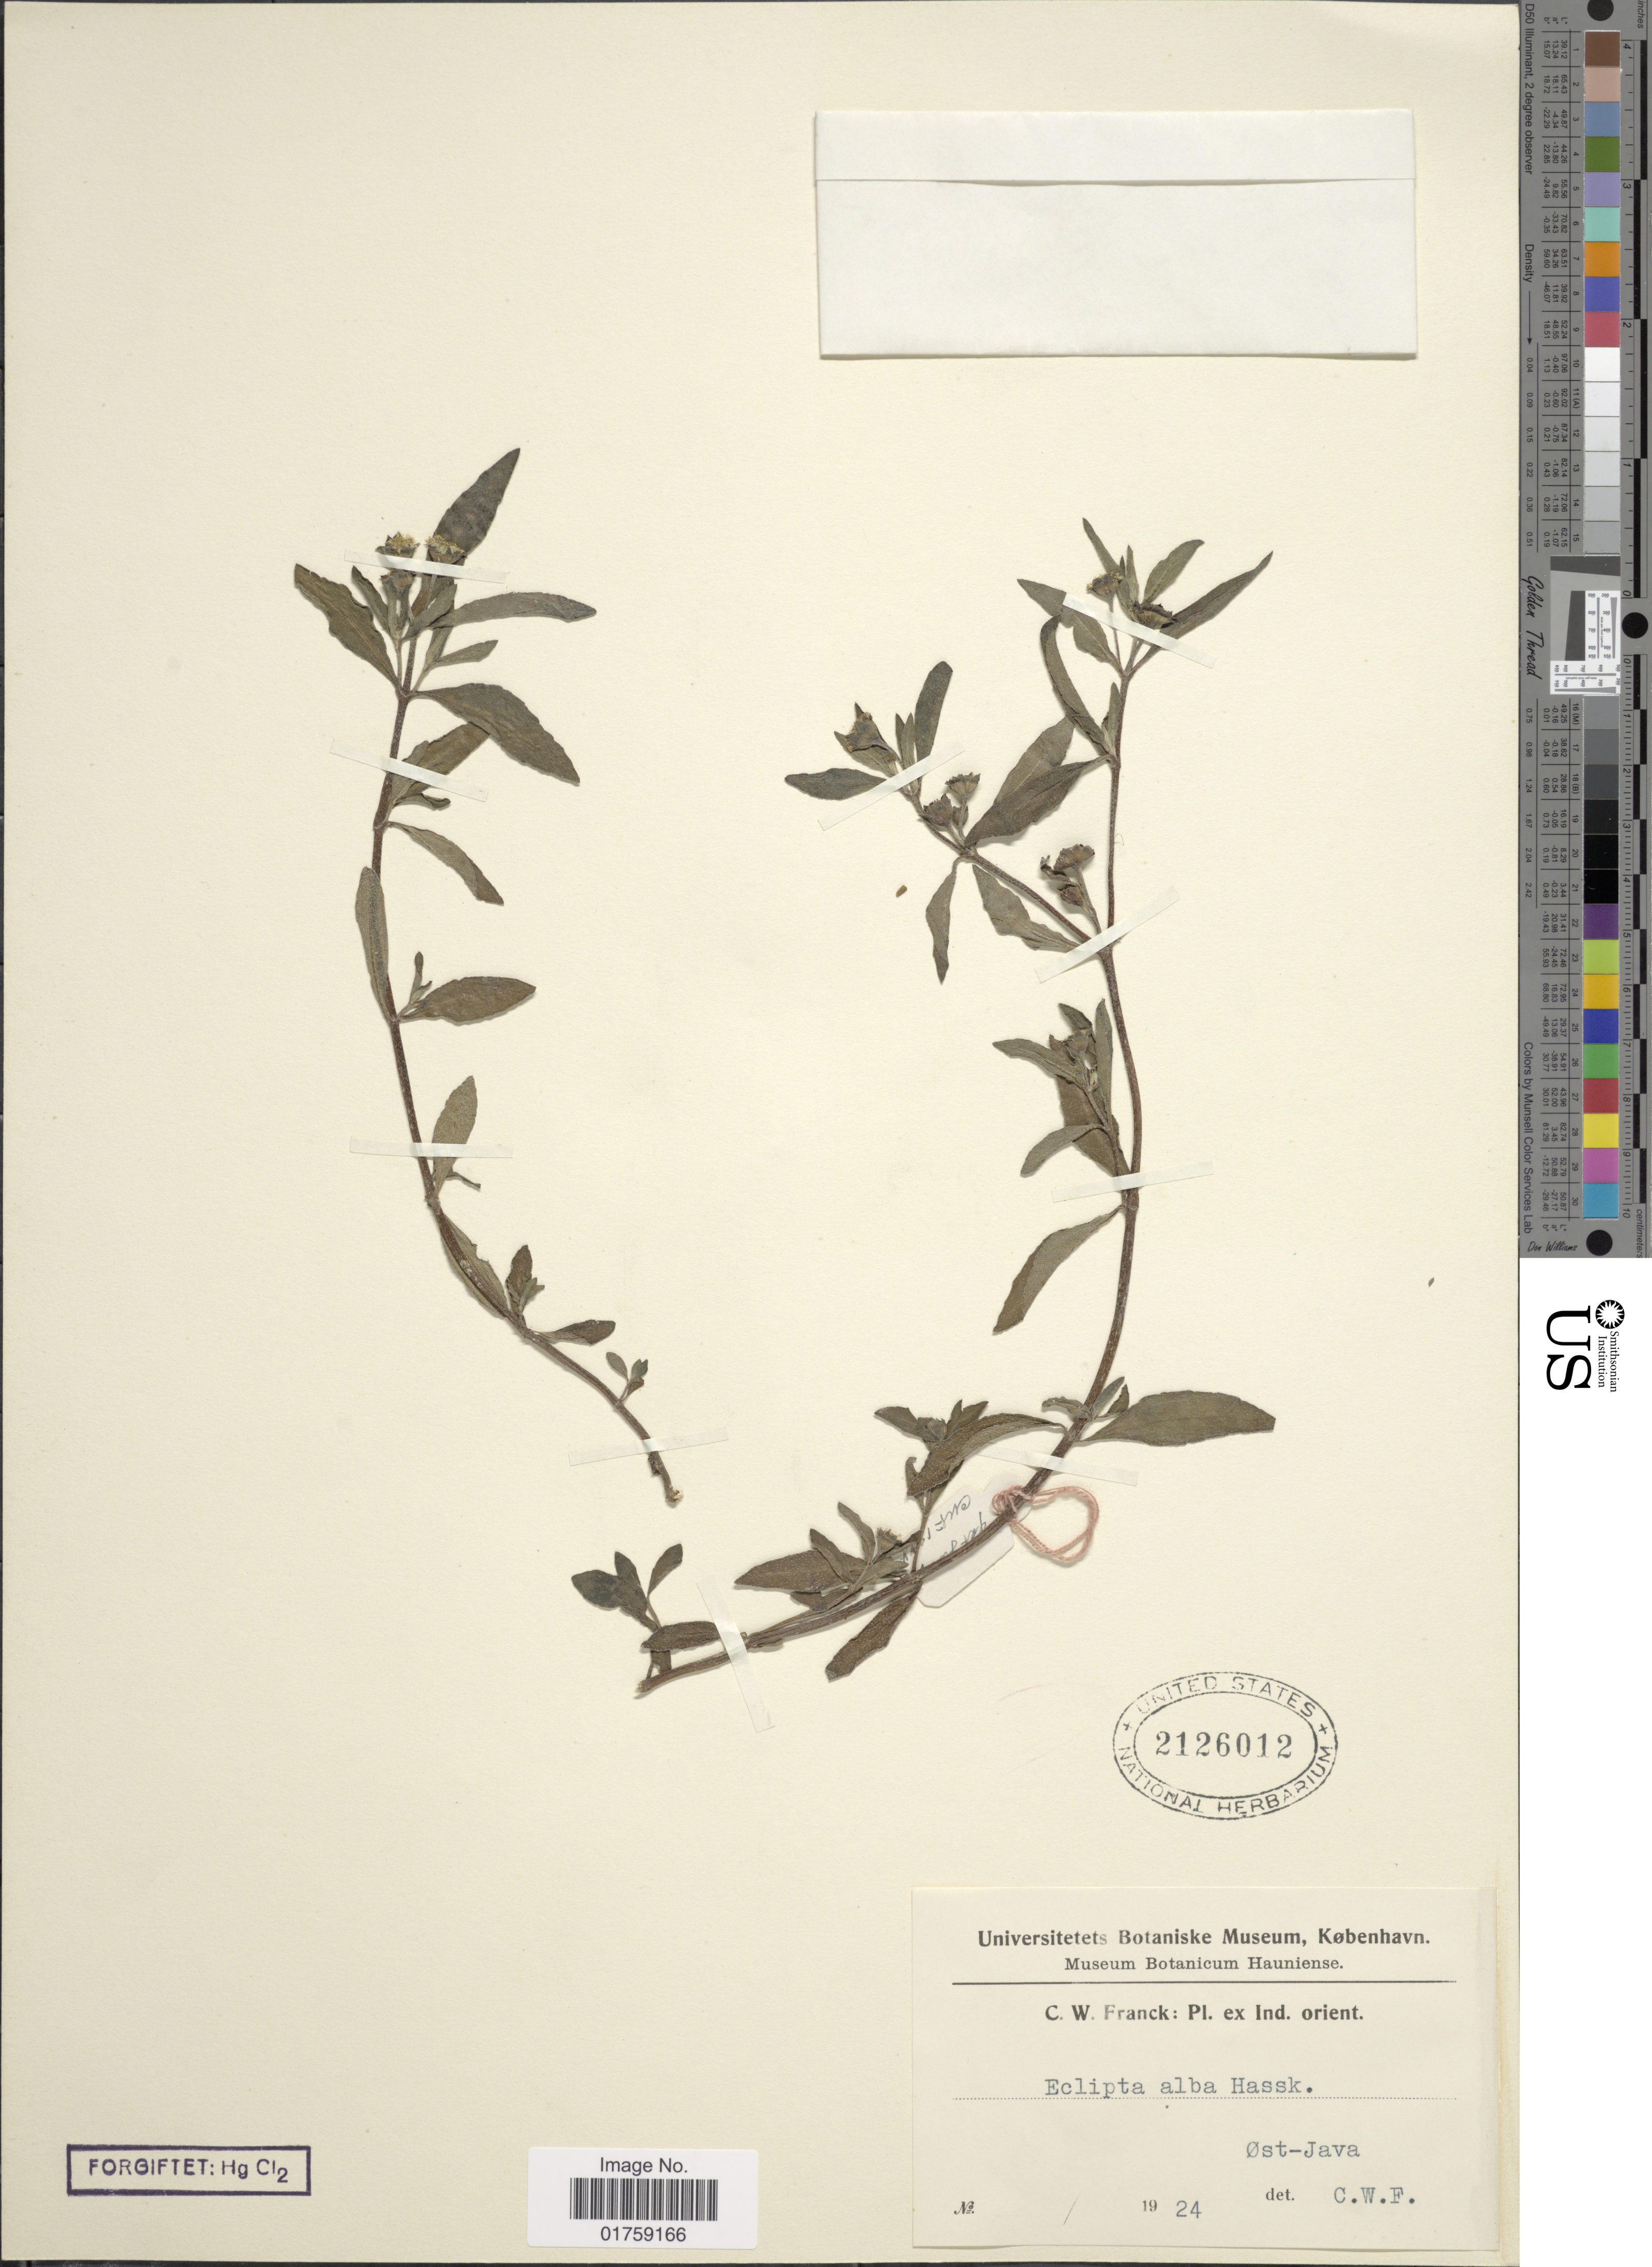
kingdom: Plantae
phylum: Tracheophyta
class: Magnoliopsida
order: Asterales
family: Asteraceae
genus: Eclipta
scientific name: Eclipta prostrata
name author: (L.) L.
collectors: C. Franck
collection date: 1924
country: Indonesia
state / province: Java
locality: Ost- Java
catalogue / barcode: US 2126012